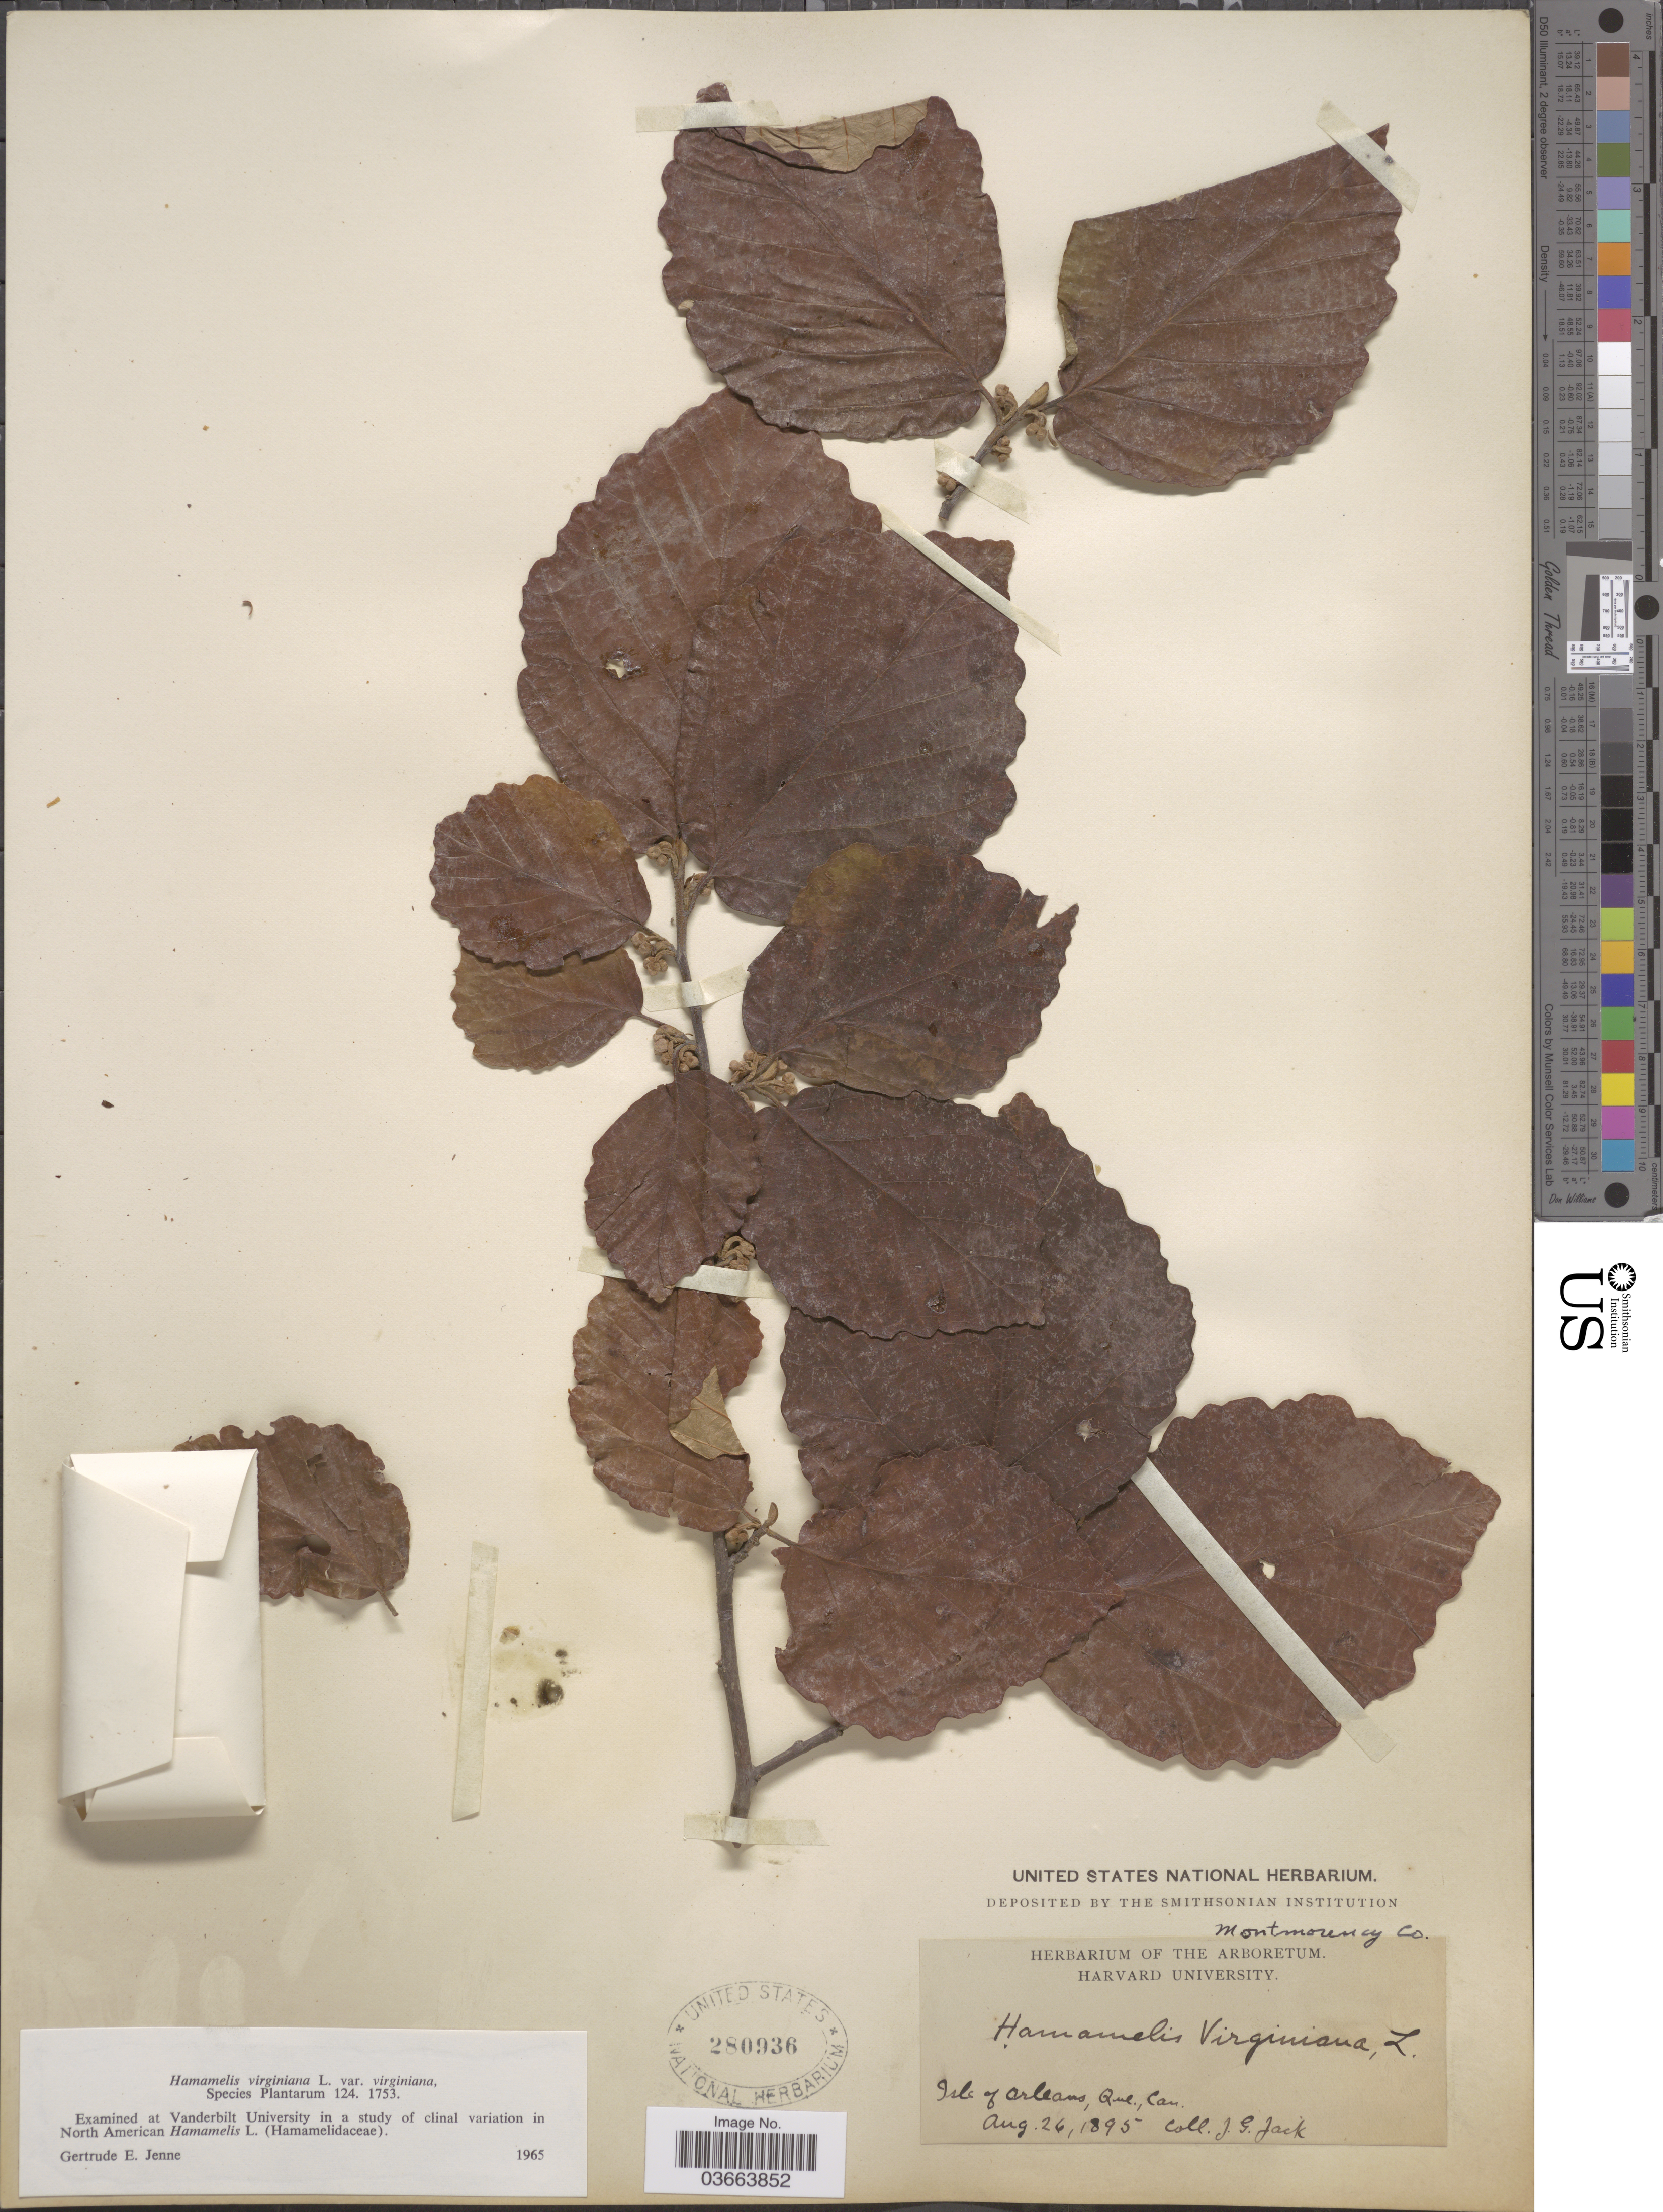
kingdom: Plantae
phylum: Tracheophyta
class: Magnoliopsida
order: Saxifragales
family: Hamamelidaceae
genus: Hamamelis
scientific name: Hamamelis virginiana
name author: L.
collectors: J. G. Jack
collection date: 1895-08-26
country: Canada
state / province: Quebec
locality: Isle of Orleans. Montmorency Co.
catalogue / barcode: US 280936